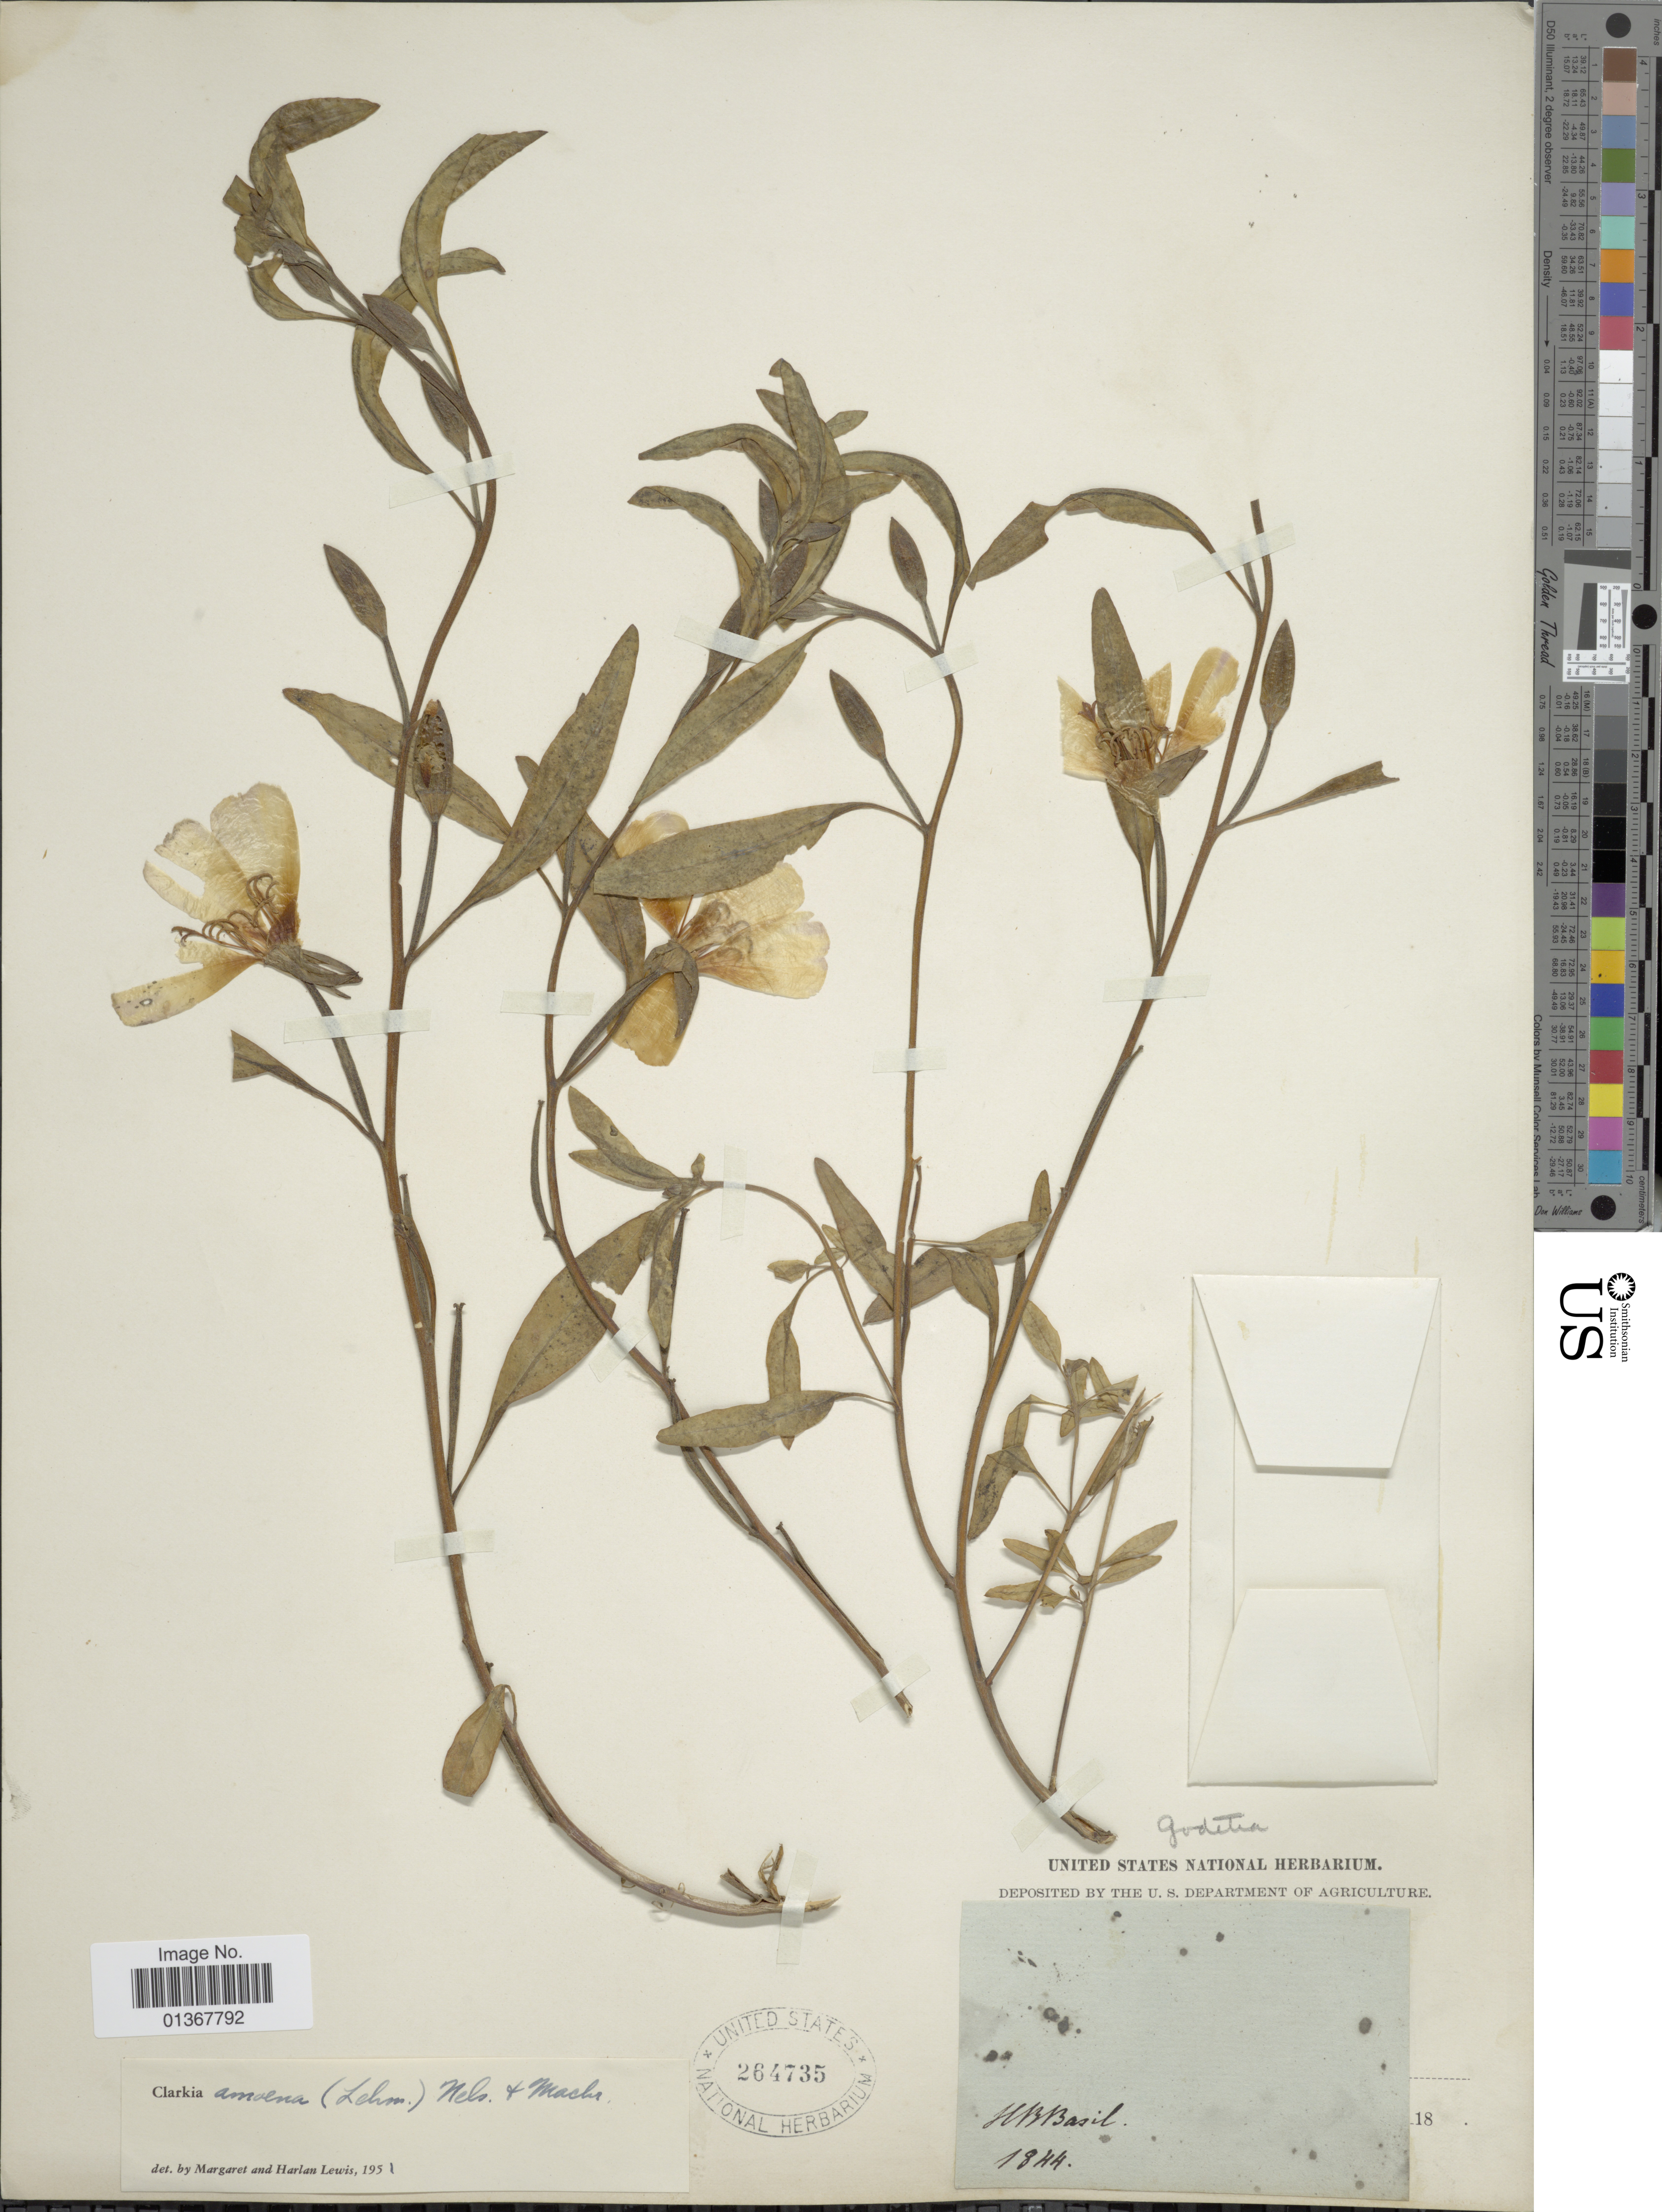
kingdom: Plantae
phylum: Tracheophyta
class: Magnoliopsida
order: Myrtales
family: Onagraceae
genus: Clarkia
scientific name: Clarkia amoena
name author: (Lehm.) A. Nelson & J.F. Macbr.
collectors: U.S. National Herbarium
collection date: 1844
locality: HB Basil [interpreted]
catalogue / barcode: US 264735